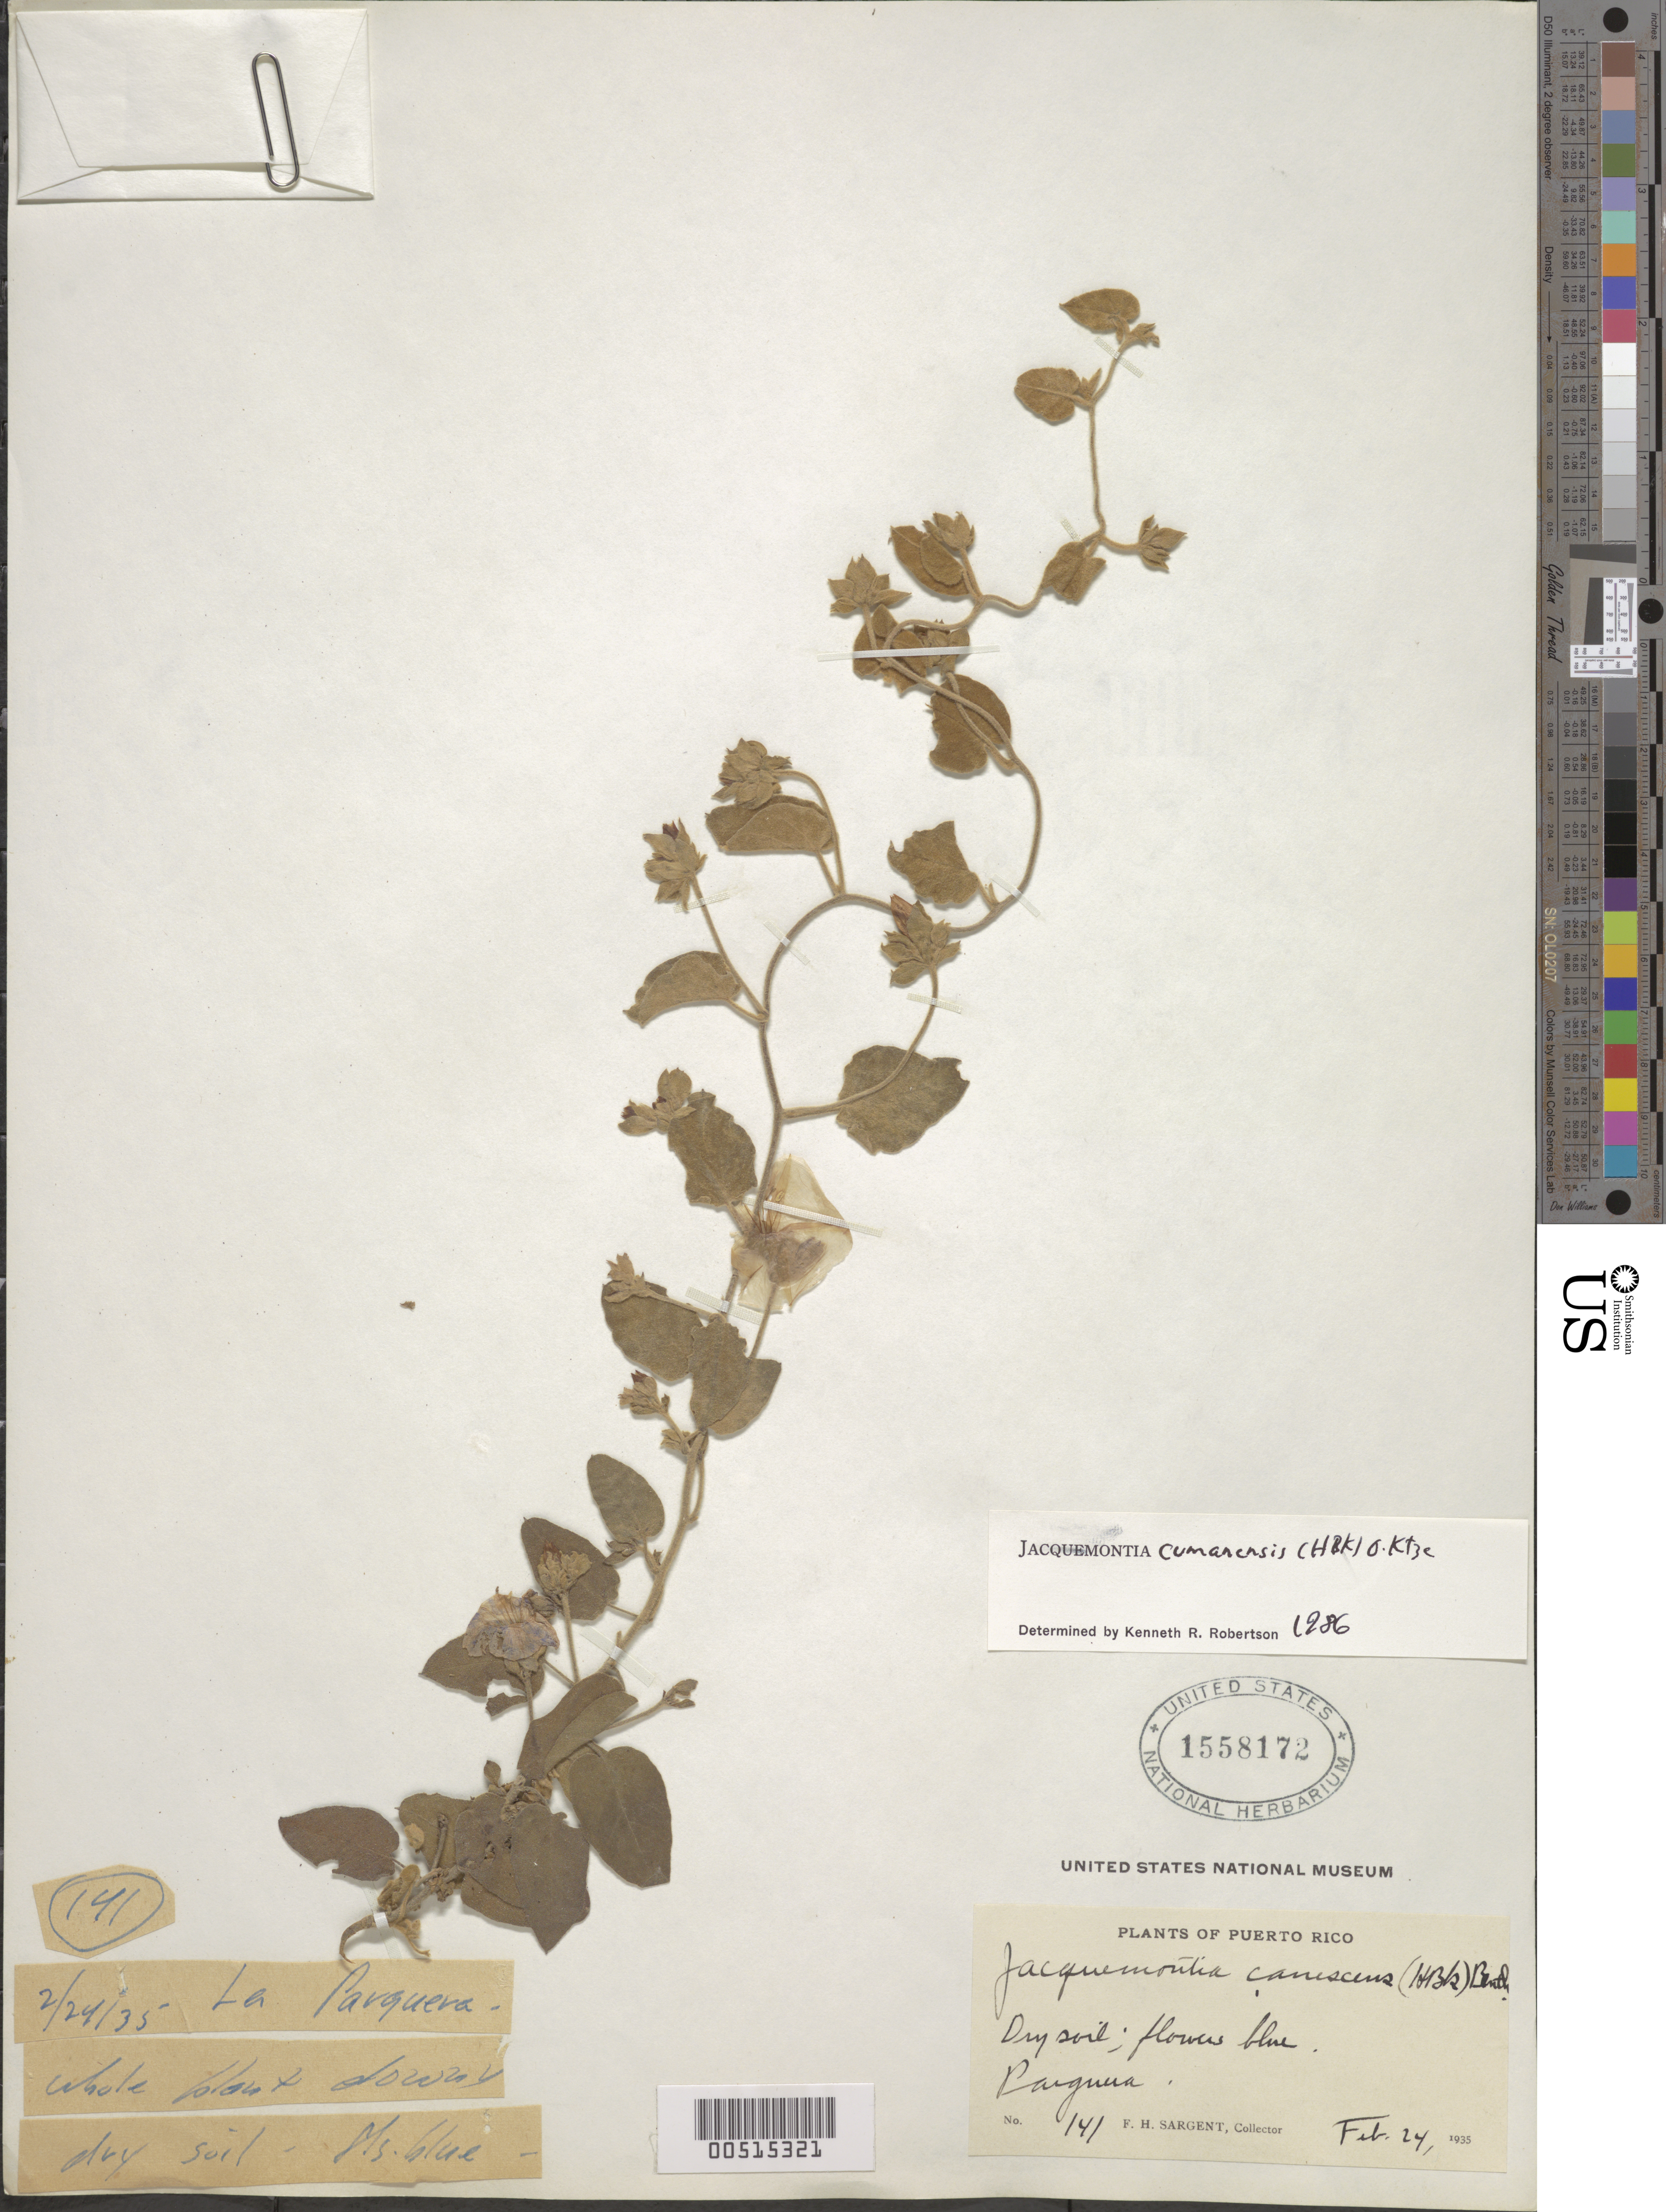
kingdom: Plantae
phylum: Tracheophyta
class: Magnoliopsida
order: Solanales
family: Convolvulaceae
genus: Jacquemontia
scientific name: Jacquemontia cumanensis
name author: (Kuntze) Kuntze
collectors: F. H. Sargent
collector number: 141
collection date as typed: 24 Feb 1935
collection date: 1935-02-24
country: Puerto Rico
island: Greater Antilles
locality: Parguera. Dry soil.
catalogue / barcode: US 1558172